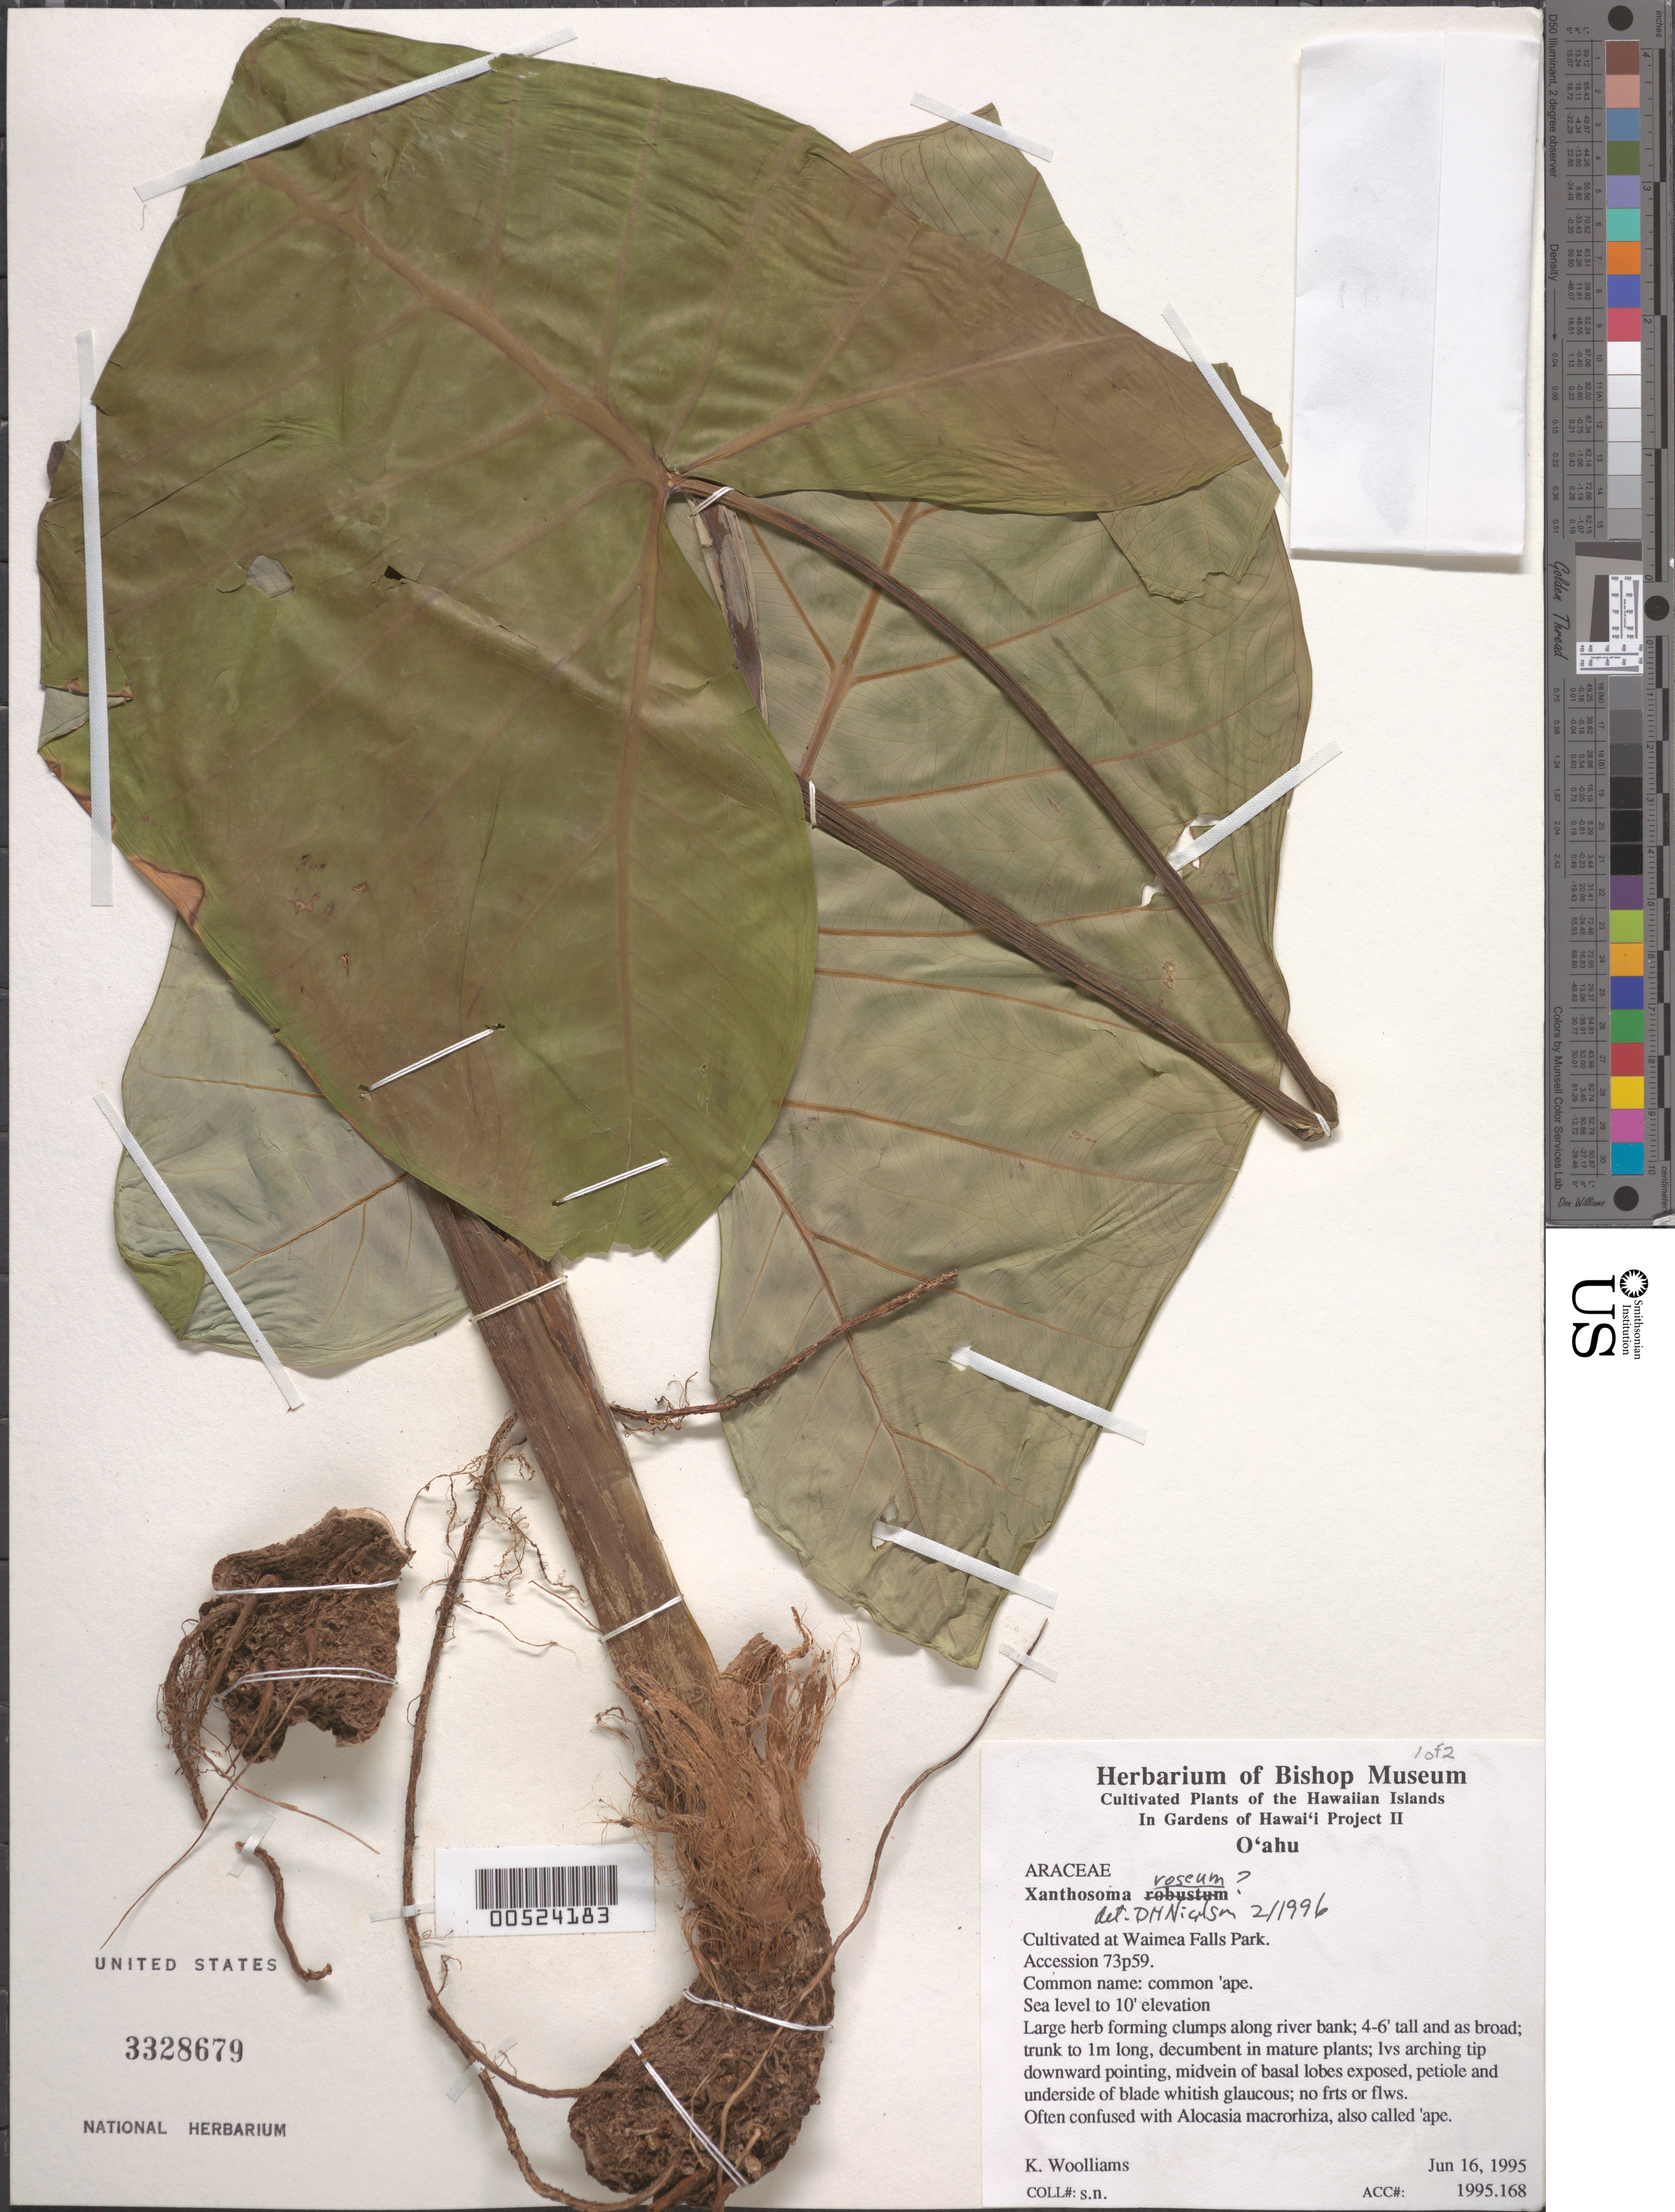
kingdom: Plantae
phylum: Tracheophyta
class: Liliopsida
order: Alismatales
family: Araceae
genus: Xanthosoma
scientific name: Xanthosoma robustum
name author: Schott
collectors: K. Woolliams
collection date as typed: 16 Jun 1995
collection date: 1995-06-16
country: United States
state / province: Hawaii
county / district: Honolulu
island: Oahu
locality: Waimea Falls Park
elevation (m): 0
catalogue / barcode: US 3328679